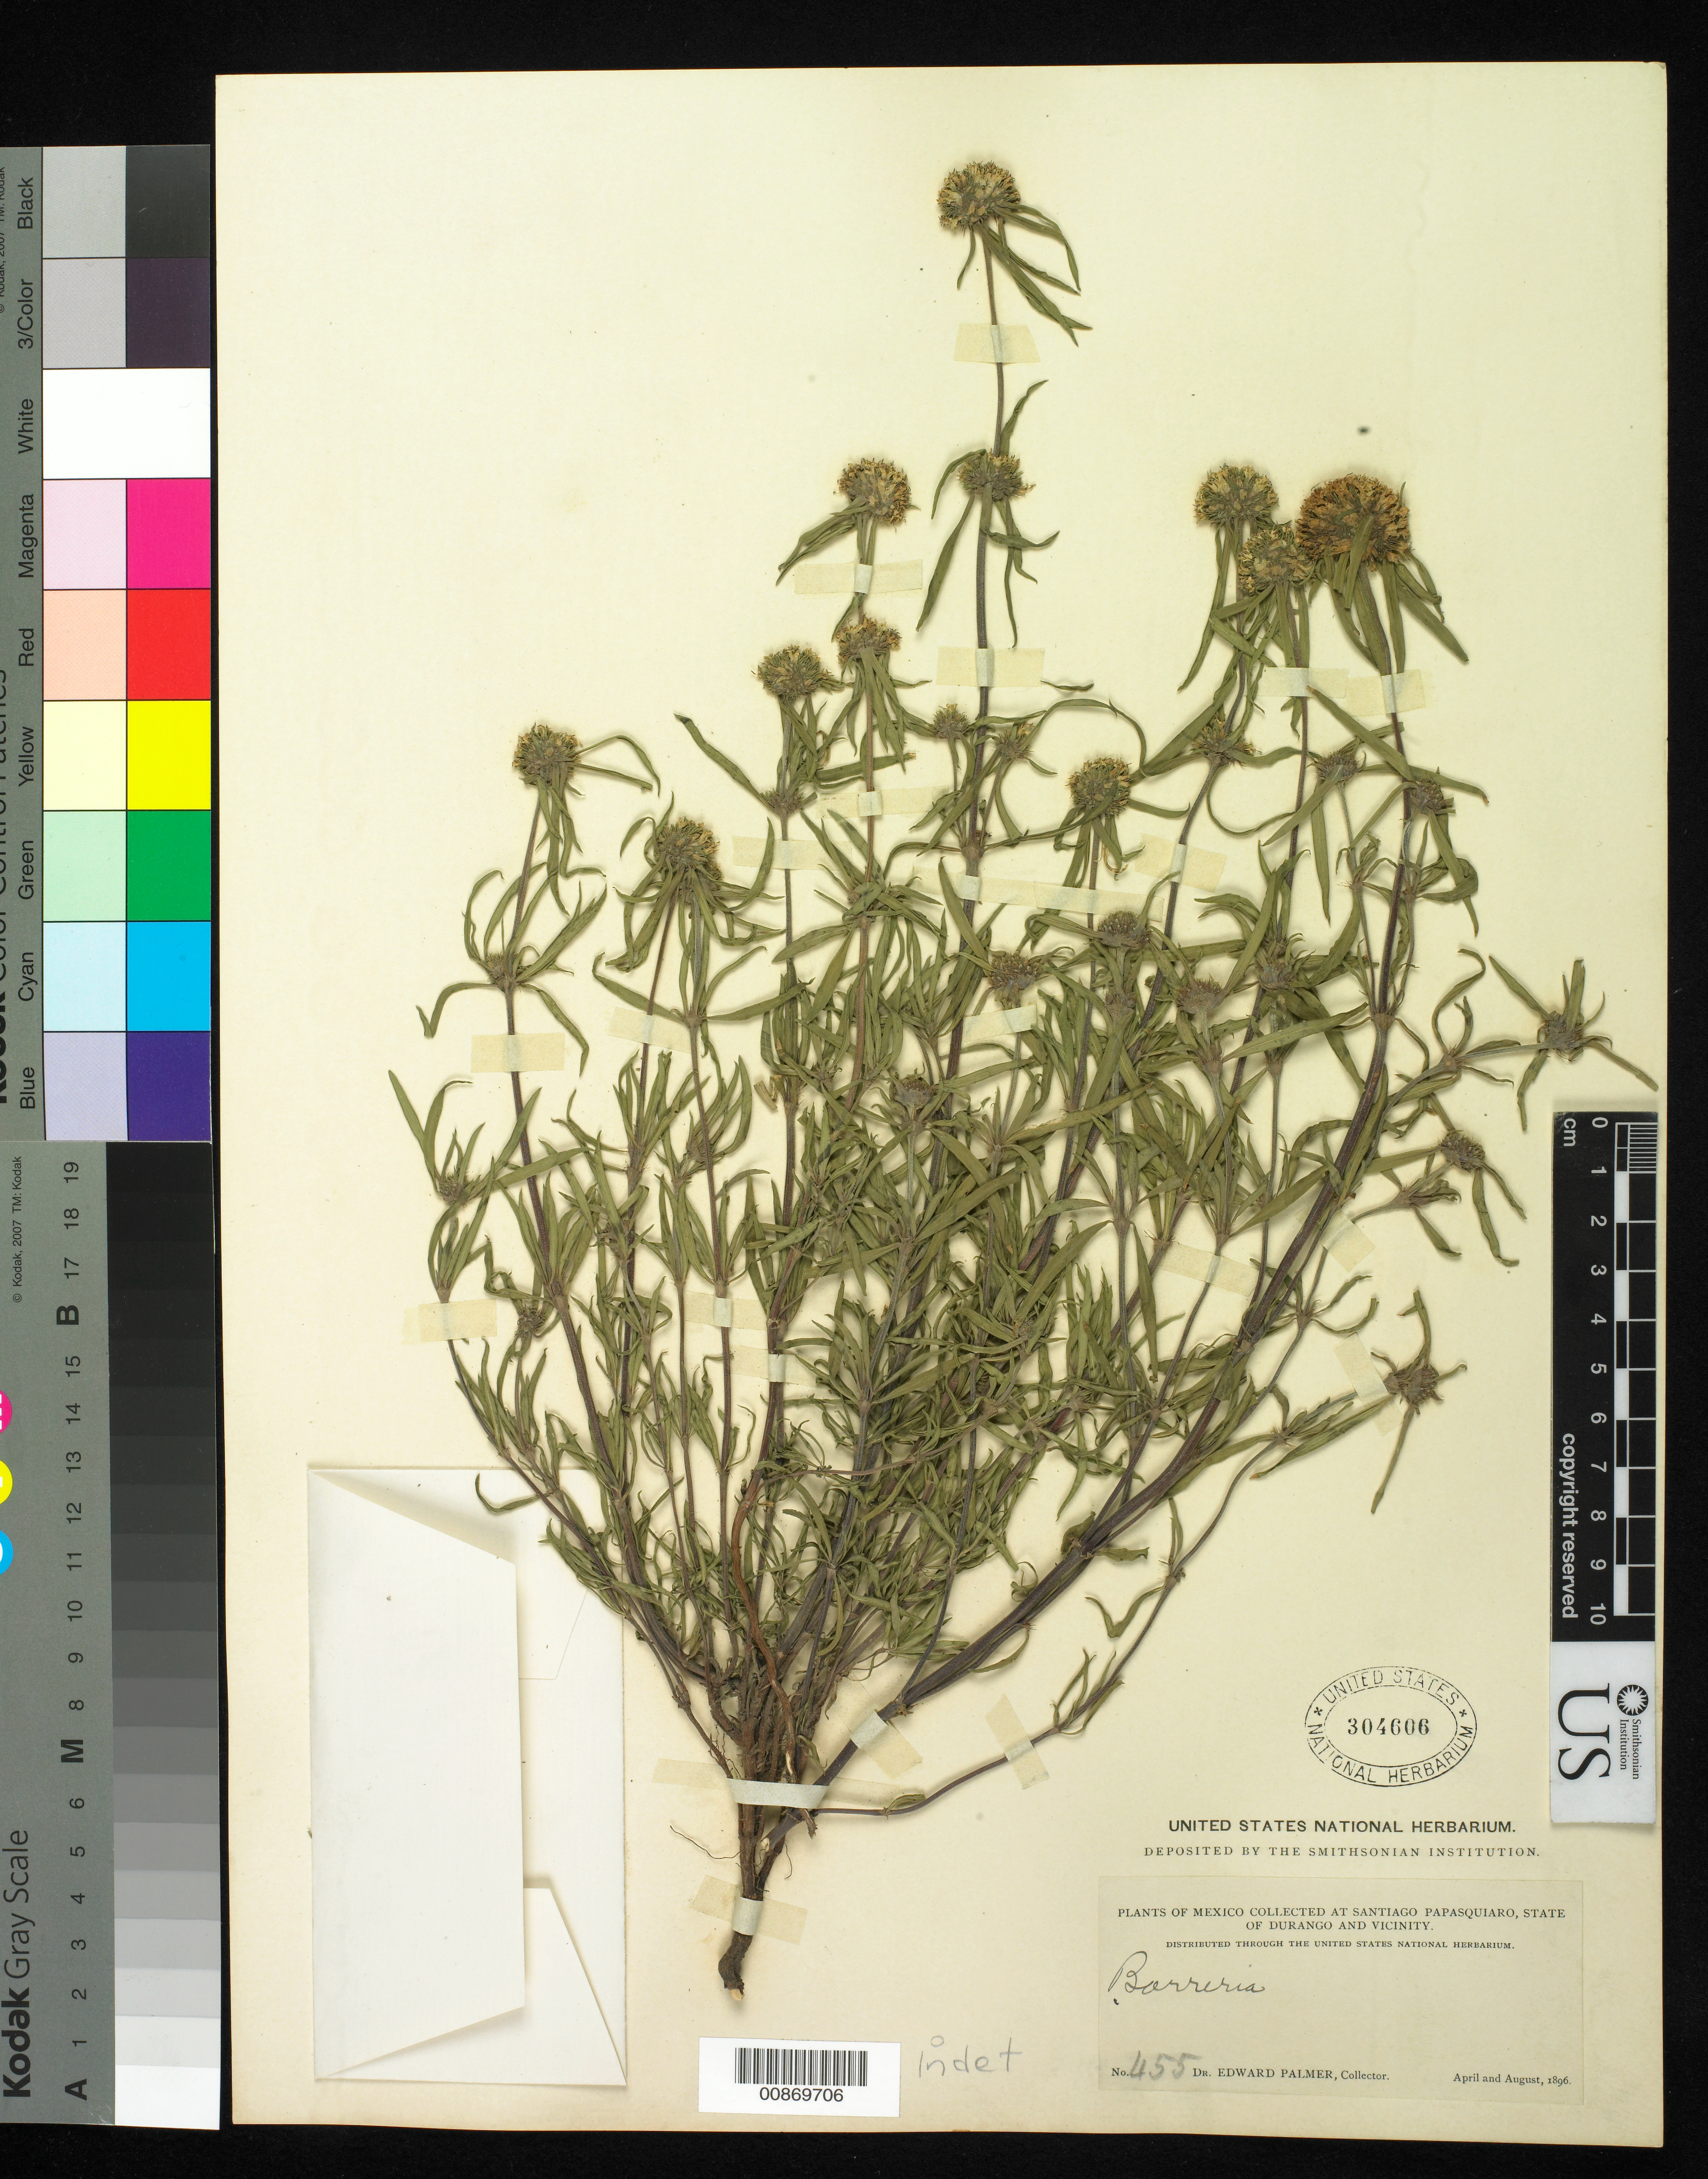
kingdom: Plantae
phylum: Tracheophyta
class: Magnoliopsida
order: Gentianales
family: Rubiaceae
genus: Borreria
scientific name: Borreria sp.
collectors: E. Palmer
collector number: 455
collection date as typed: Apr 1896 to -- Aug 1896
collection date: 1896-04/1896-08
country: Mexico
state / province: Durango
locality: Santiago Papasquiaro, Durango and vicinity.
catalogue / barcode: US 304606